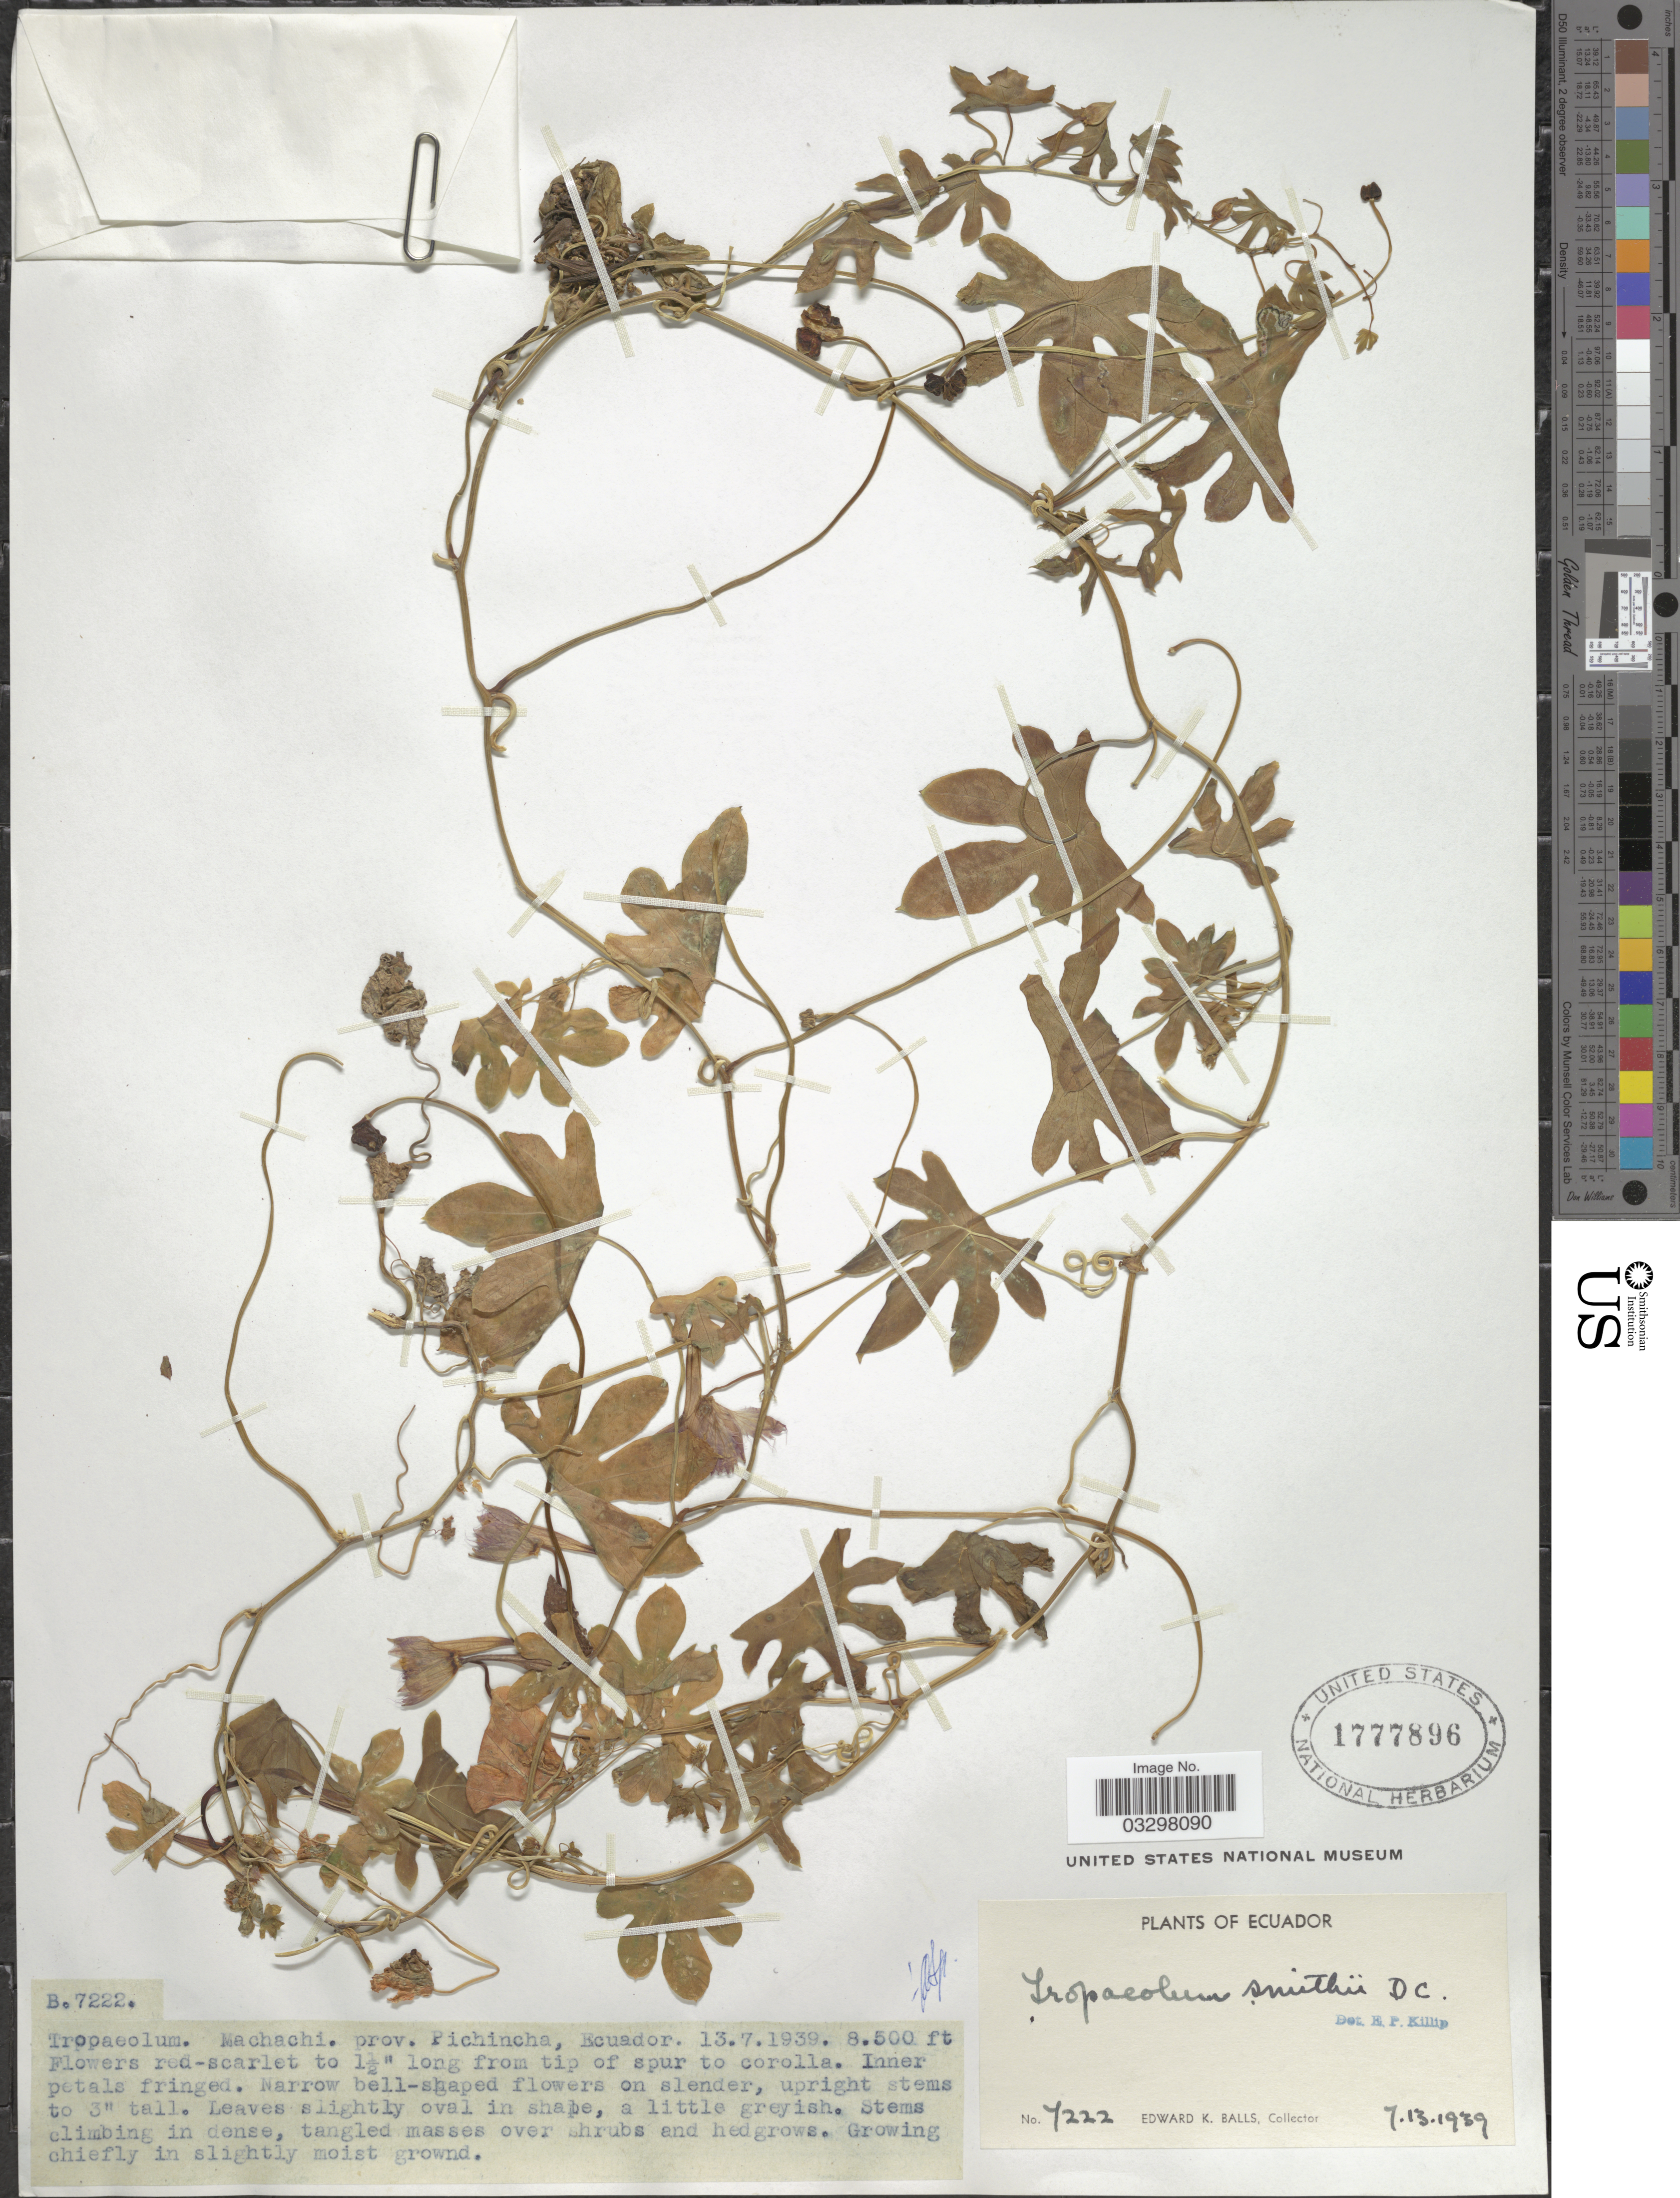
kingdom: Plantae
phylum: Tracheophyta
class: Magnoliopsida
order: Brassicales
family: Tropaeolaceae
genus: Tropaeolum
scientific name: Tropaeolum smithii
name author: DC.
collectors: E. K. Balls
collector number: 7222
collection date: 1939-07-13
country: Ecuador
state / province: Pichincha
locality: Machachi.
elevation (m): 2591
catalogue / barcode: US 1777896